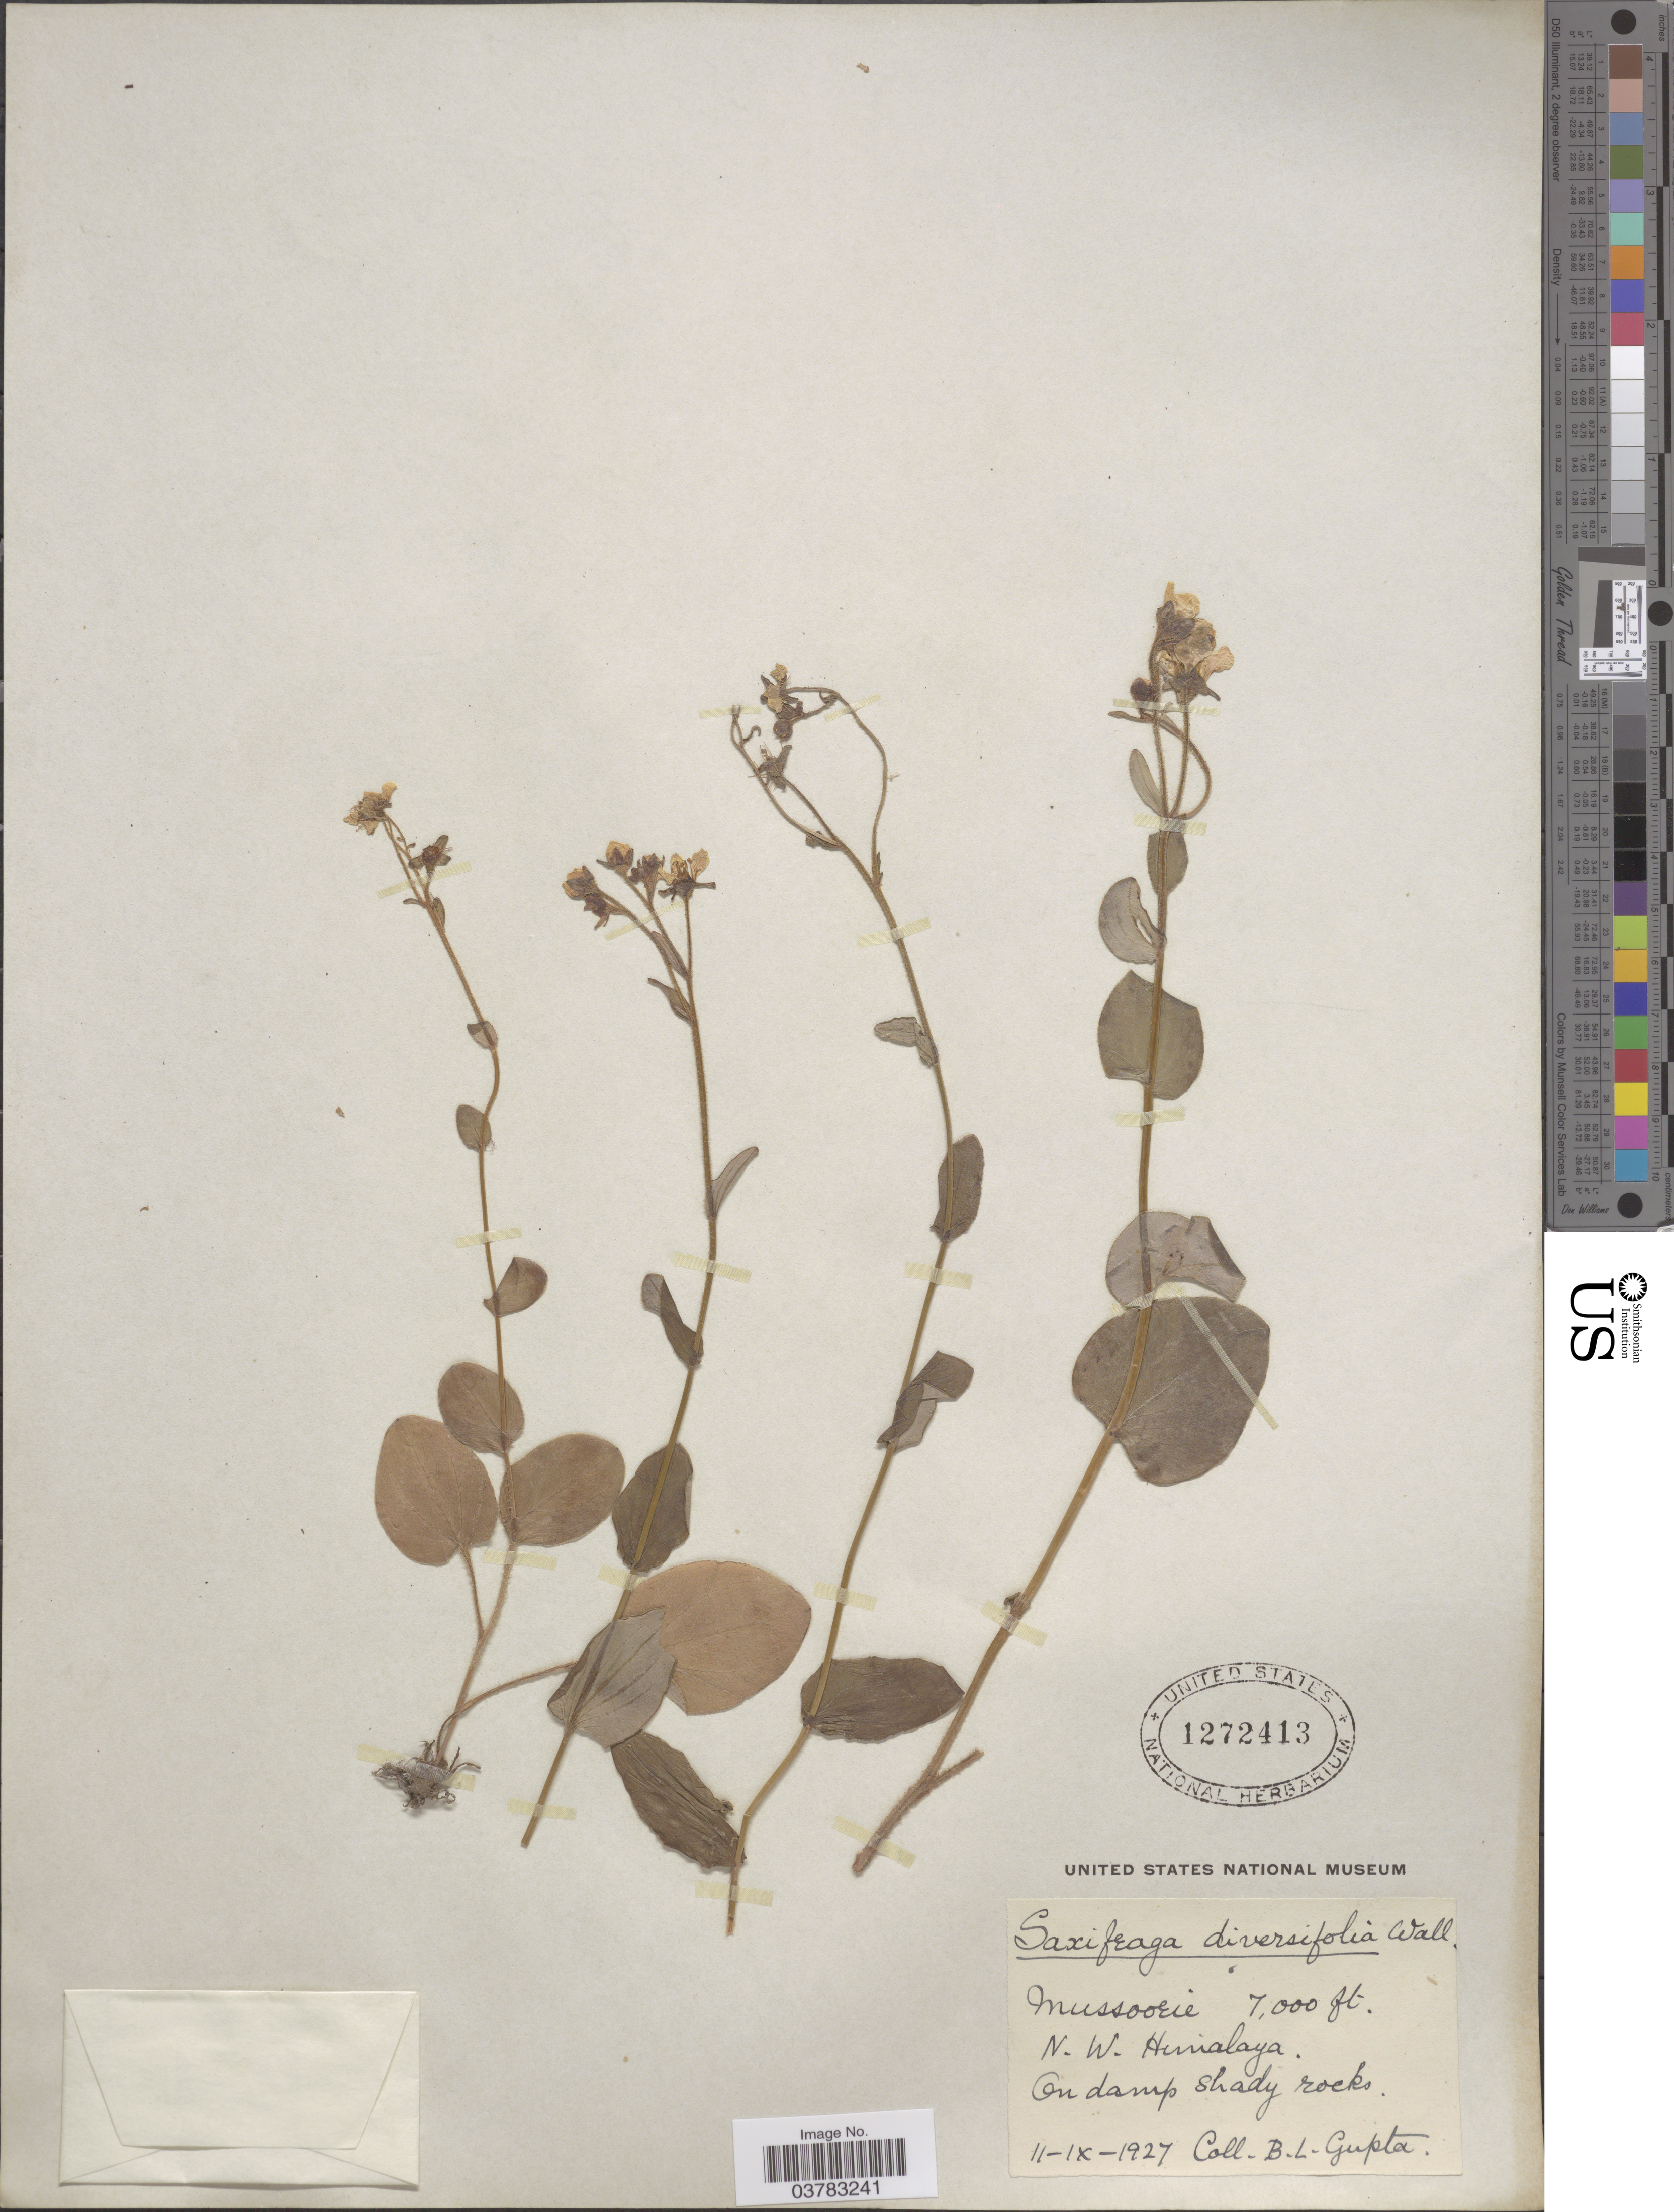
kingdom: Plantae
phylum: Tracheophyta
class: Magnoliopsida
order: Saxifragales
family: Saxifragaceae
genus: Saxifraga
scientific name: Saxifraga diversifolia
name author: Wall.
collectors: B. L. Gupta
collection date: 1927-09-11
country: India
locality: Mussoorie. N.W. Himalaya.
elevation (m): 2134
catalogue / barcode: US 1272413